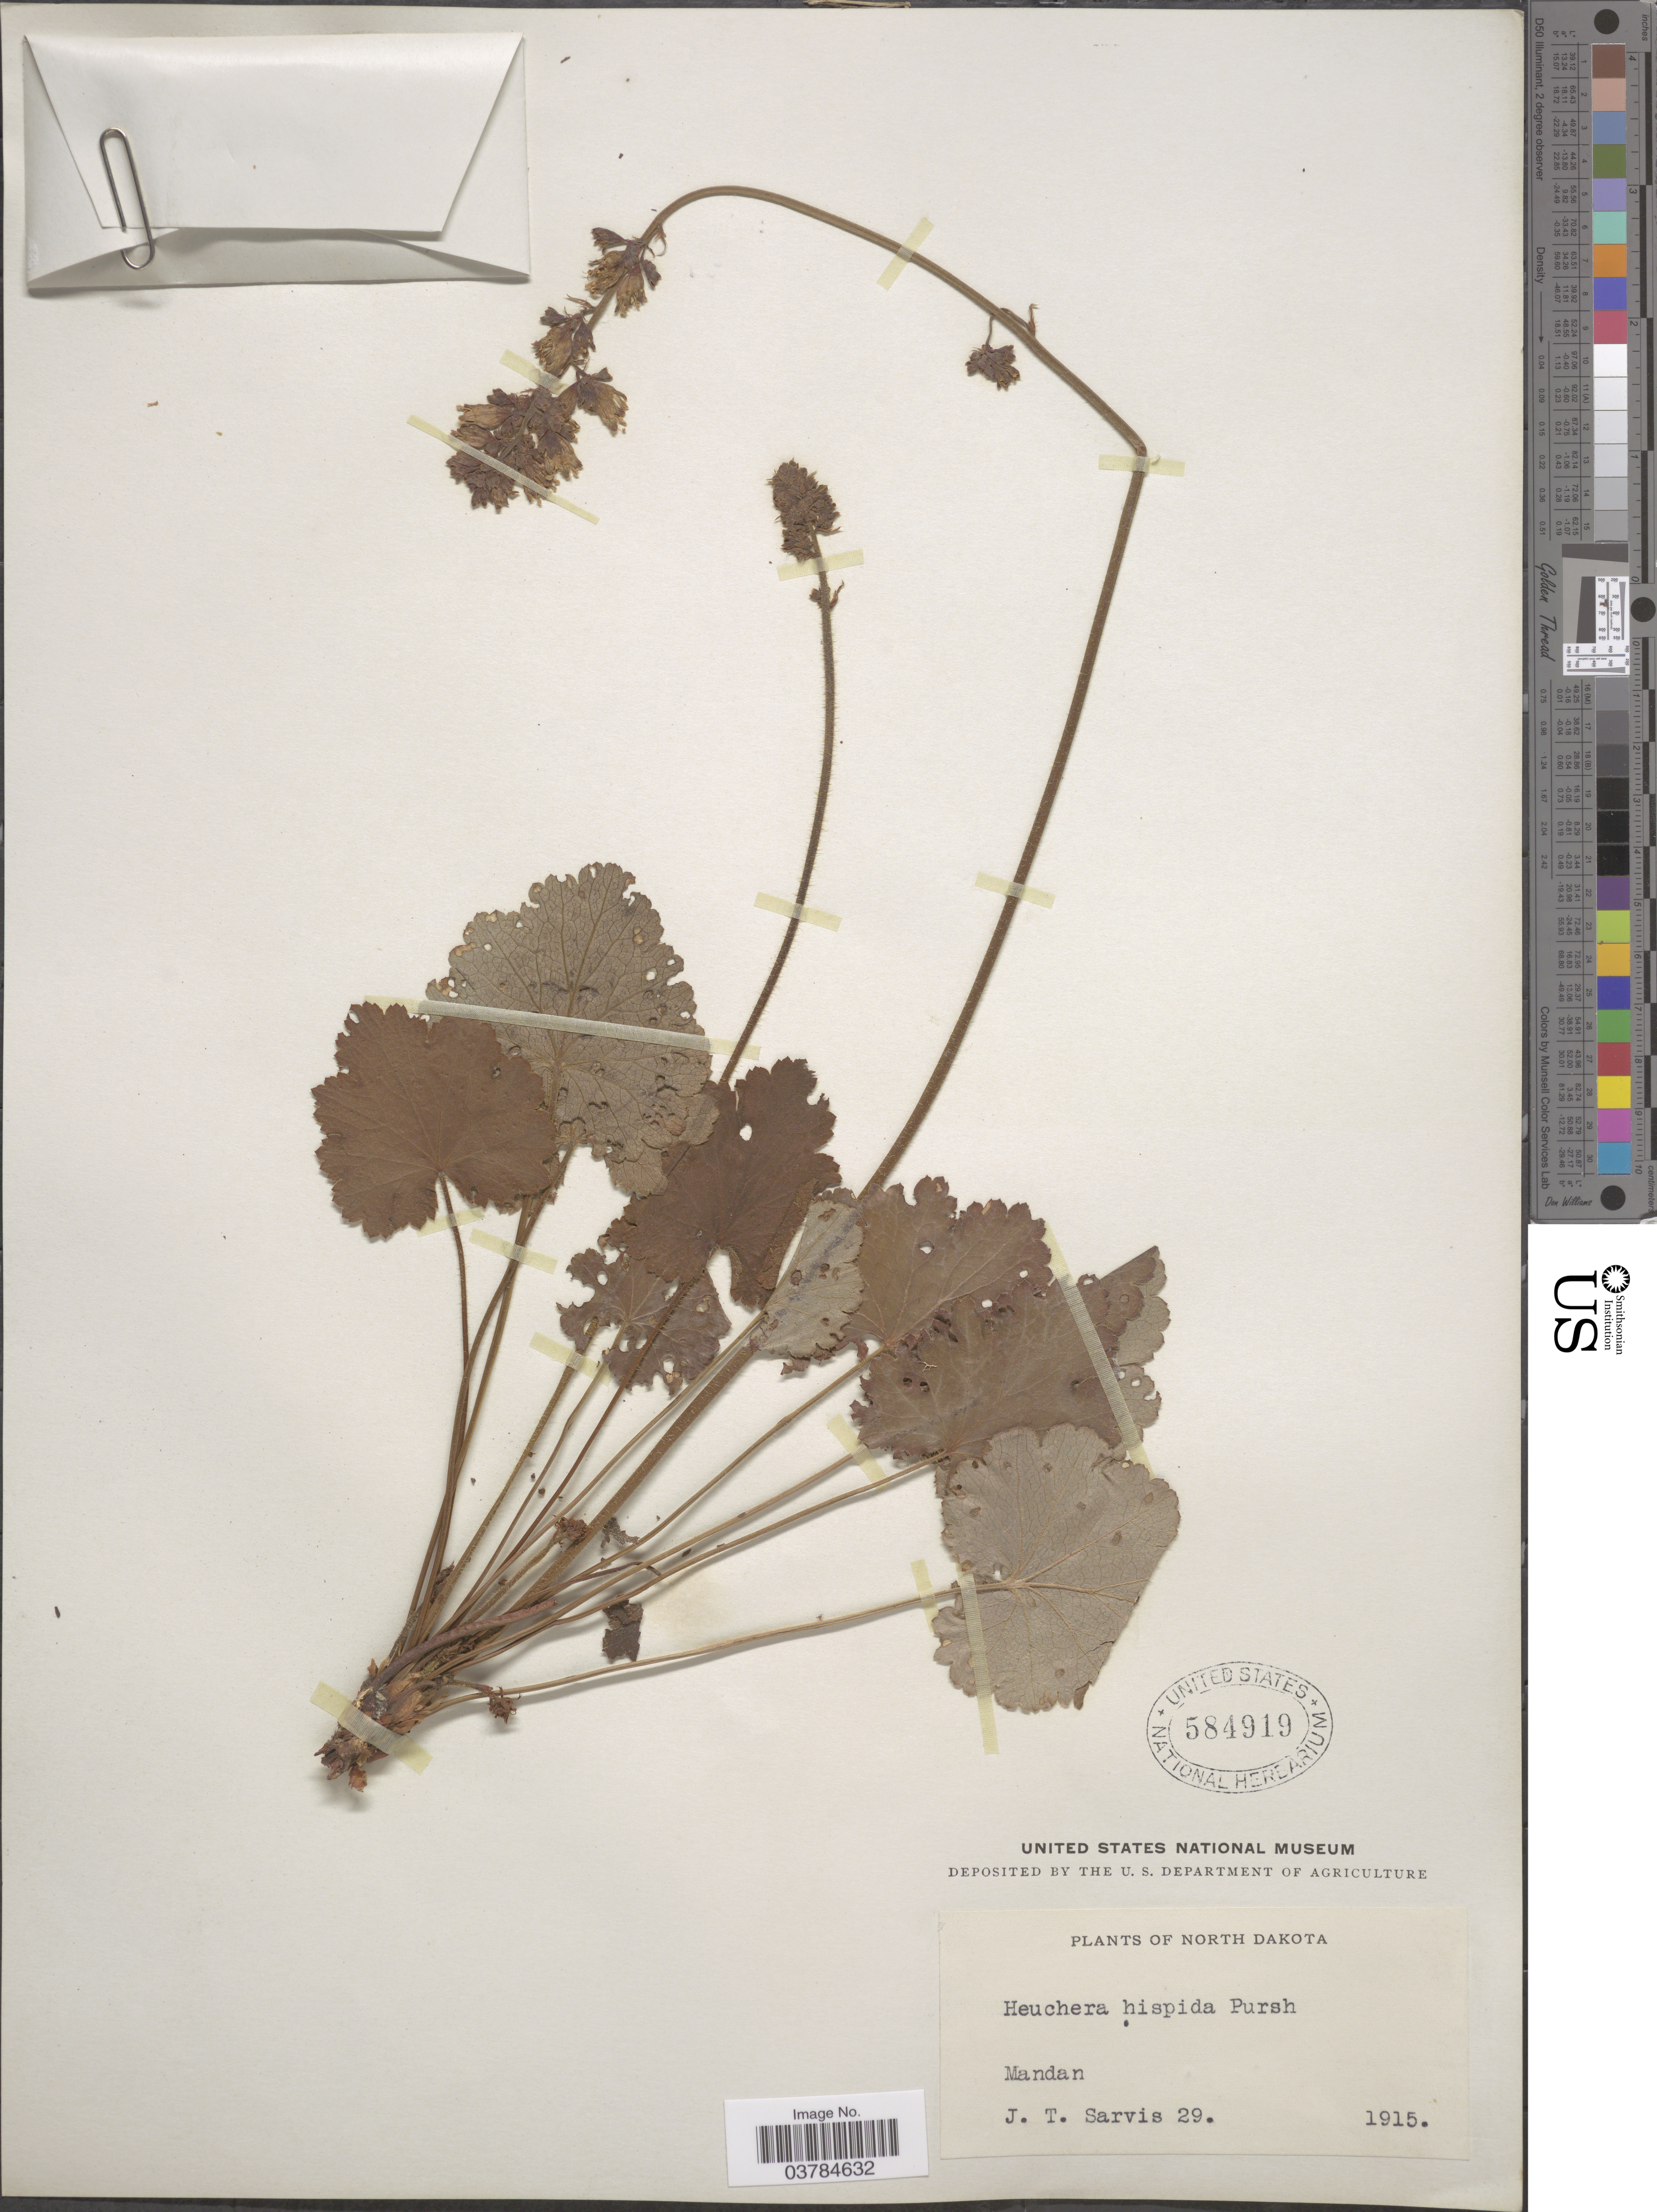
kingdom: Plantae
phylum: Tracheophyta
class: Magnoliopsida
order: Saxifragales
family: Saxifragaceae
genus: Heuchera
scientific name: Heuchera hispida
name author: Pursh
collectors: J. Sarvis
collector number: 29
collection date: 1915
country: United States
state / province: North Dakota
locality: Mandan.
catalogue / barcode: US 584919